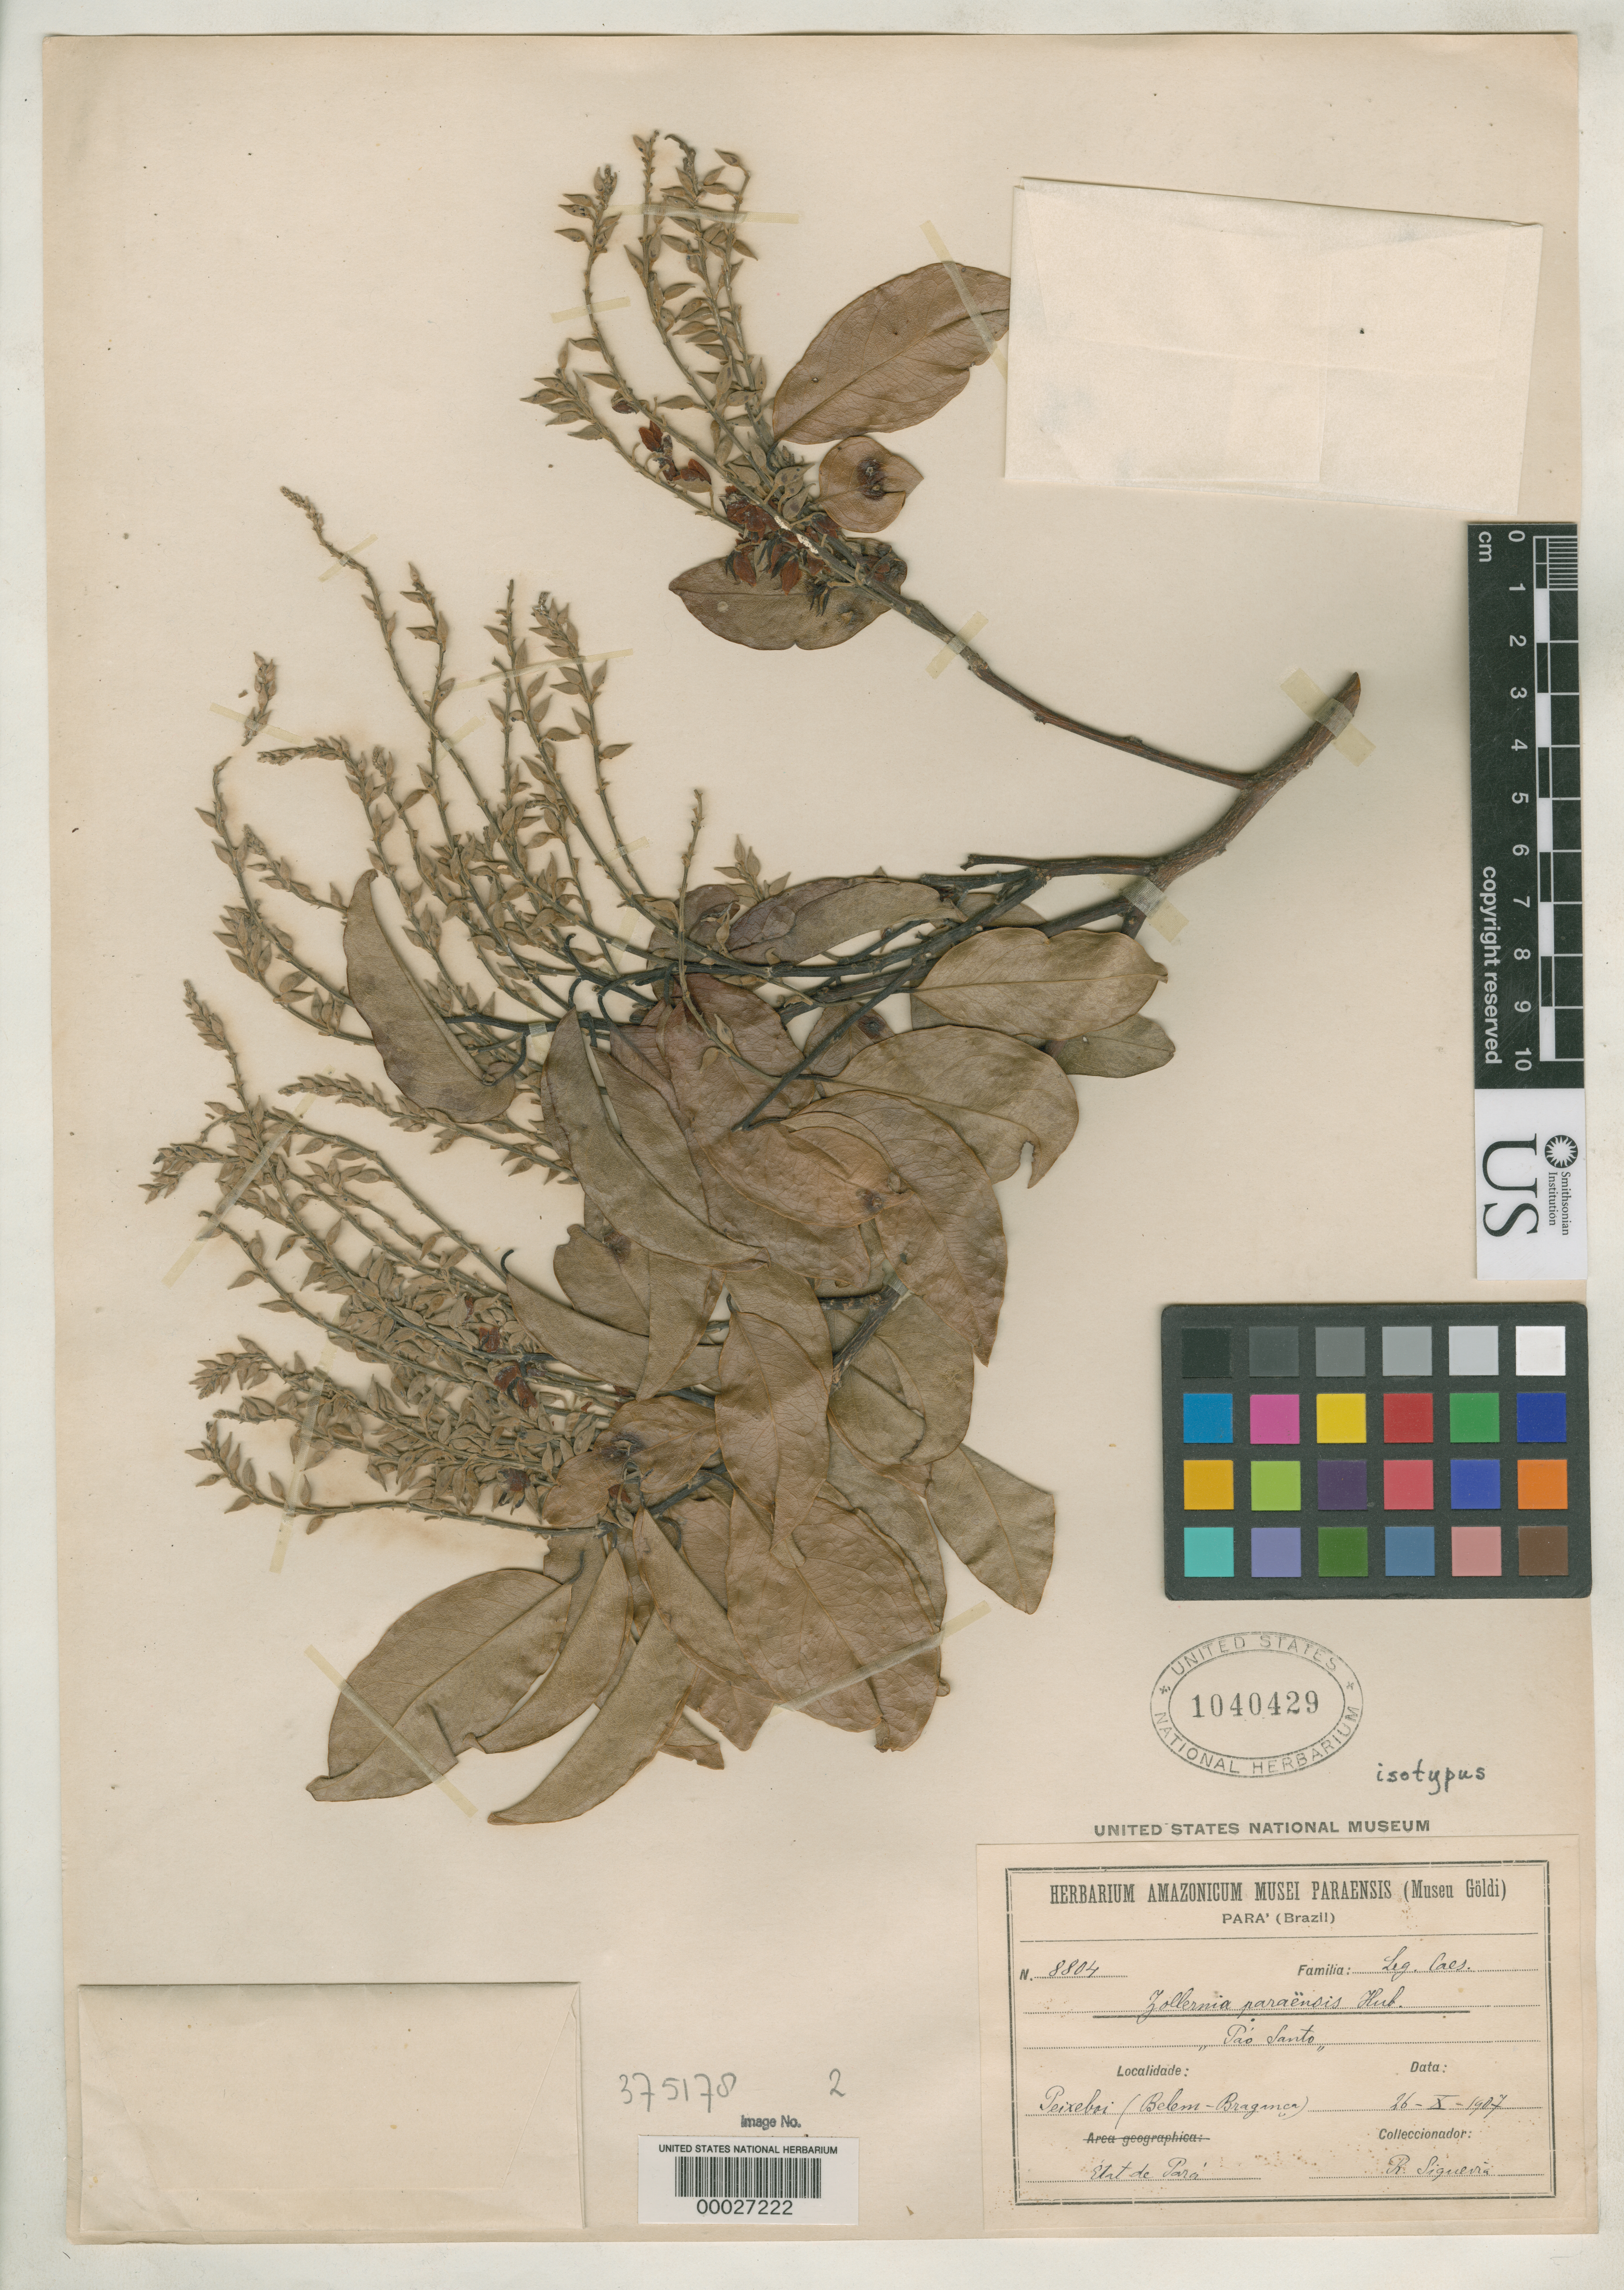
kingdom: Plantae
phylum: Tracheophyta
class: Magnoliopsida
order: Fabales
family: Fabaceae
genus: Zollernia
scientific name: Zollernia paraensis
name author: Huber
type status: Isotype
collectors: S. Rodriguez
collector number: Herb. Mus. Paraensis 8804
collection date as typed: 26 Oct 1907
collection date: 1907-10-26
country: Brazil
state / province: Pará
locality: Between Belem and Braganca.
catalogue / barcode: US 1040429